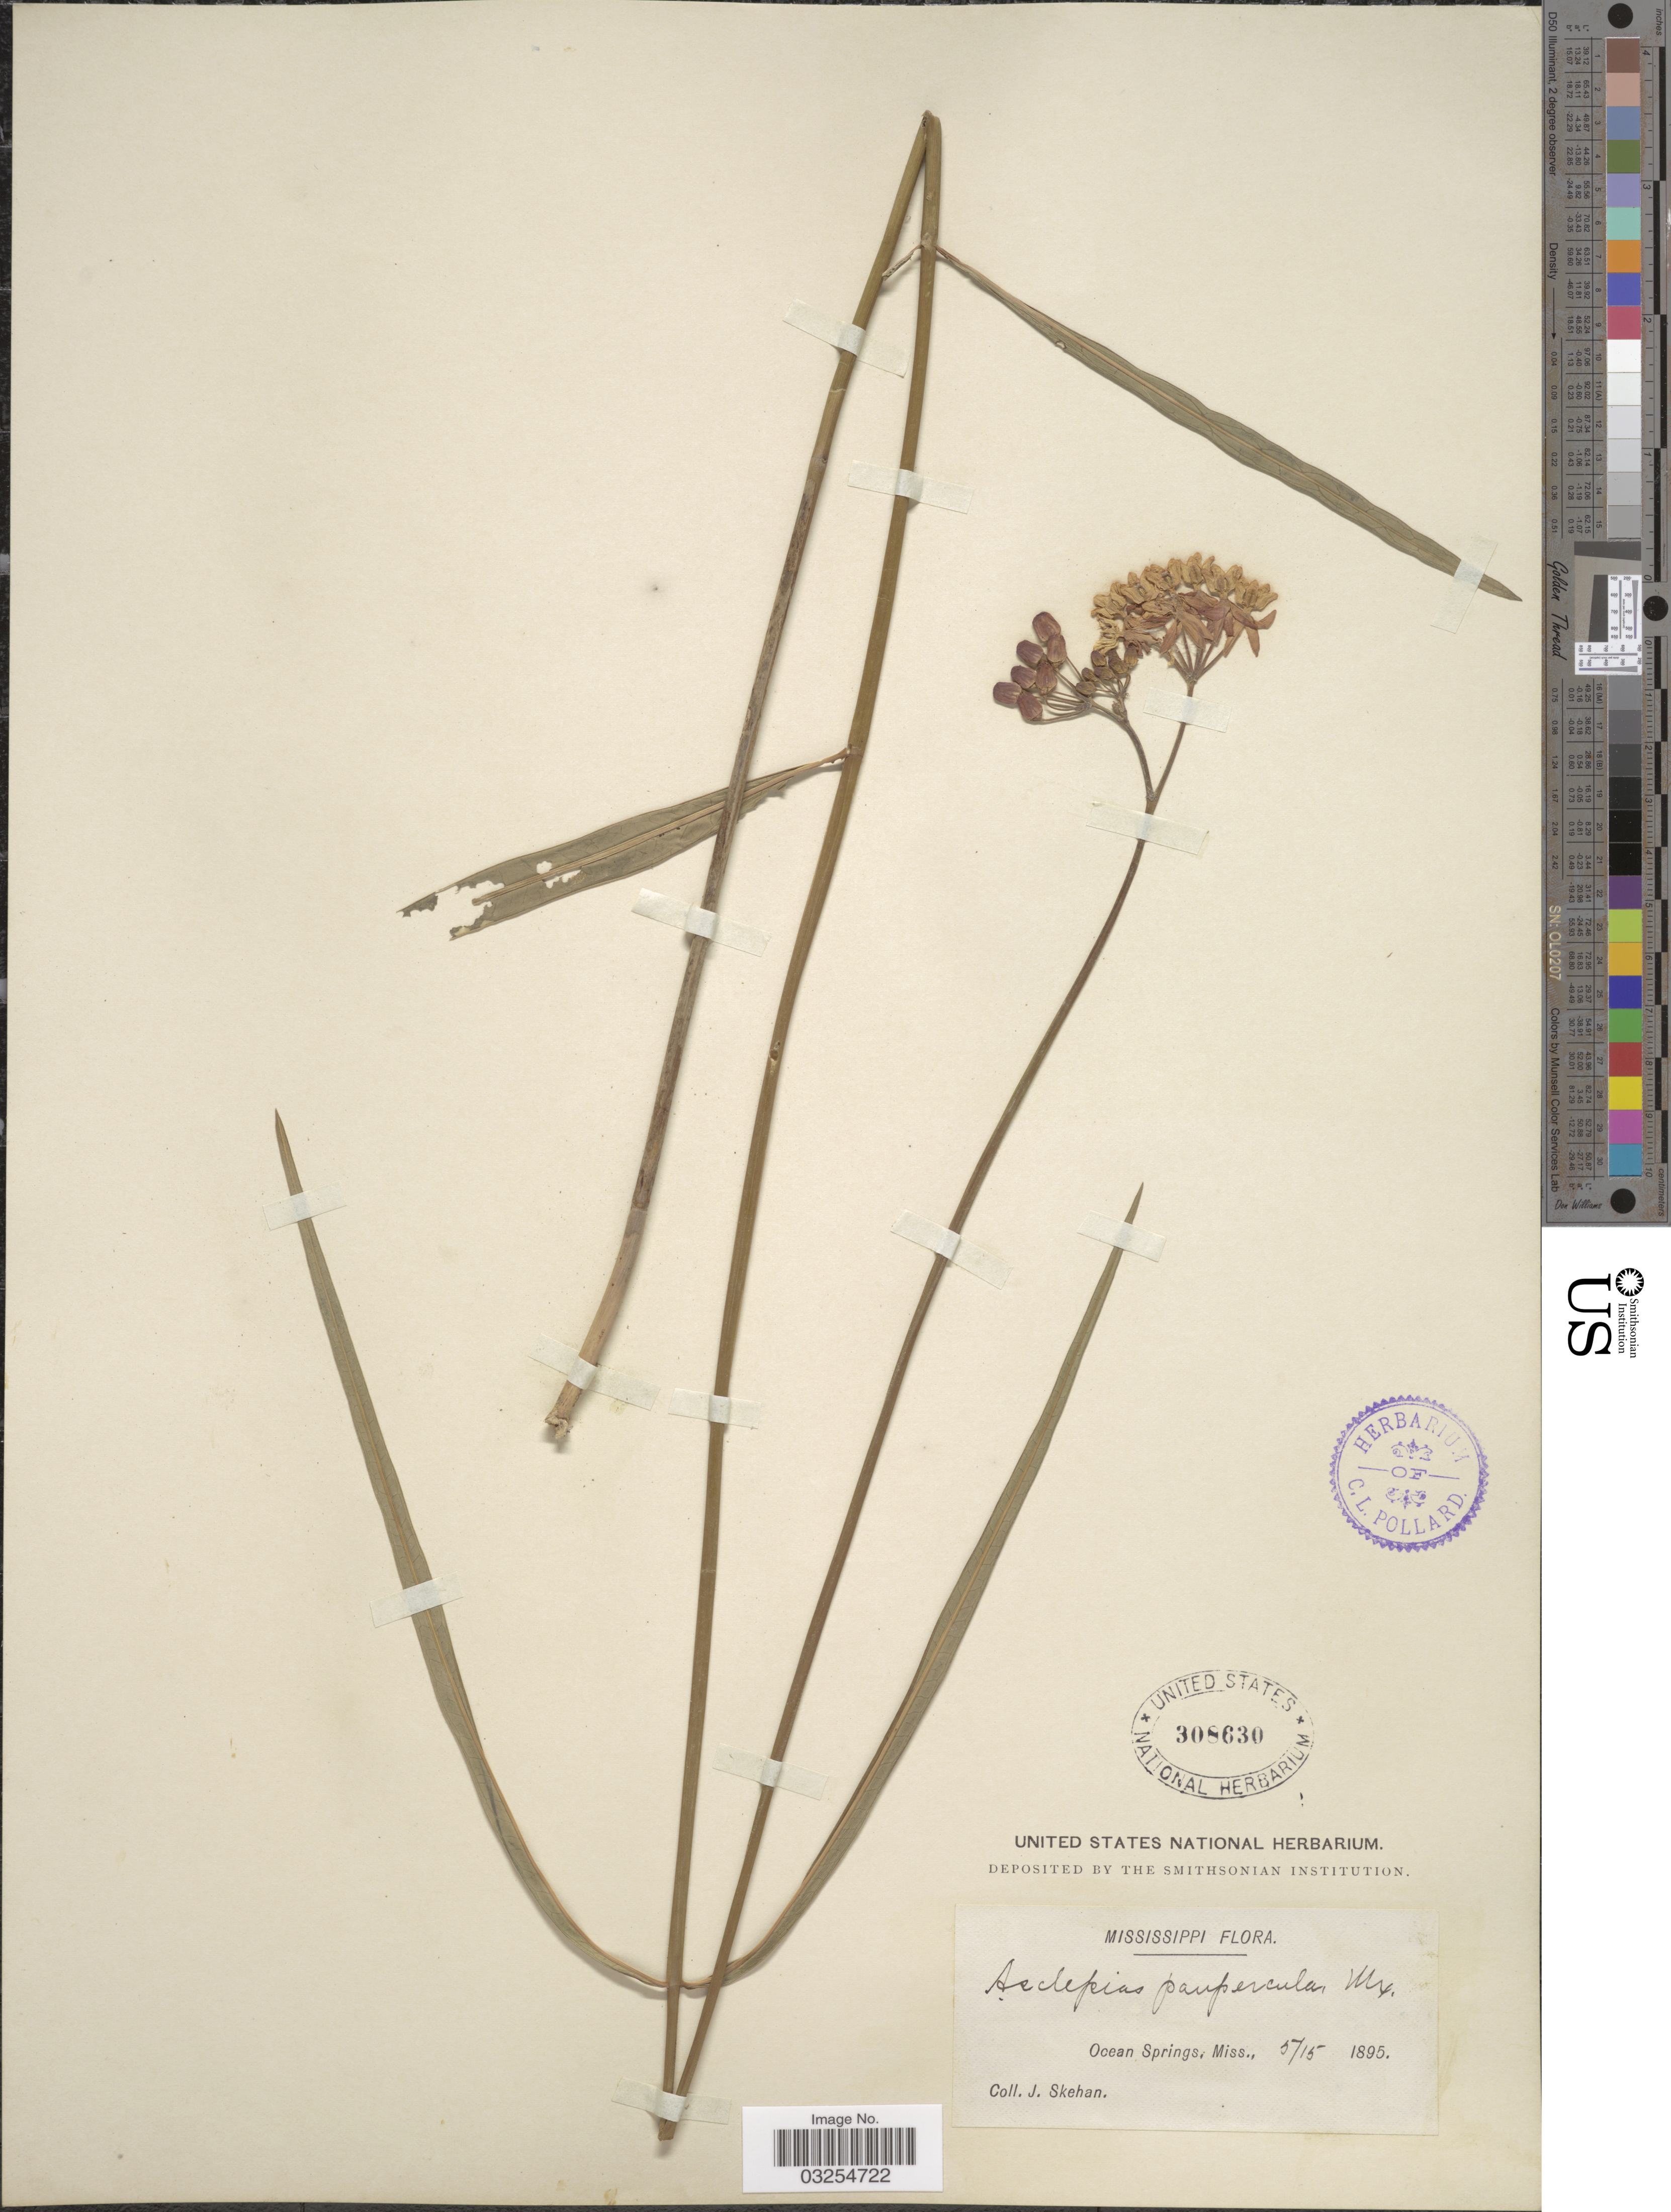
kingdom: Plantae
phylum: Tracheophyta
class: Magnoliopsida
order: Gentianales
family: Apocynaceae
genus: Asclepias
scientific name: Asclepias lanceolata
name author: Walter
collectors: J. Skehan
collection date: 1895-05-15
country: United States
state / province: Mississippi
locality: Ocean Springs.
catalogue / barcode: US 308630